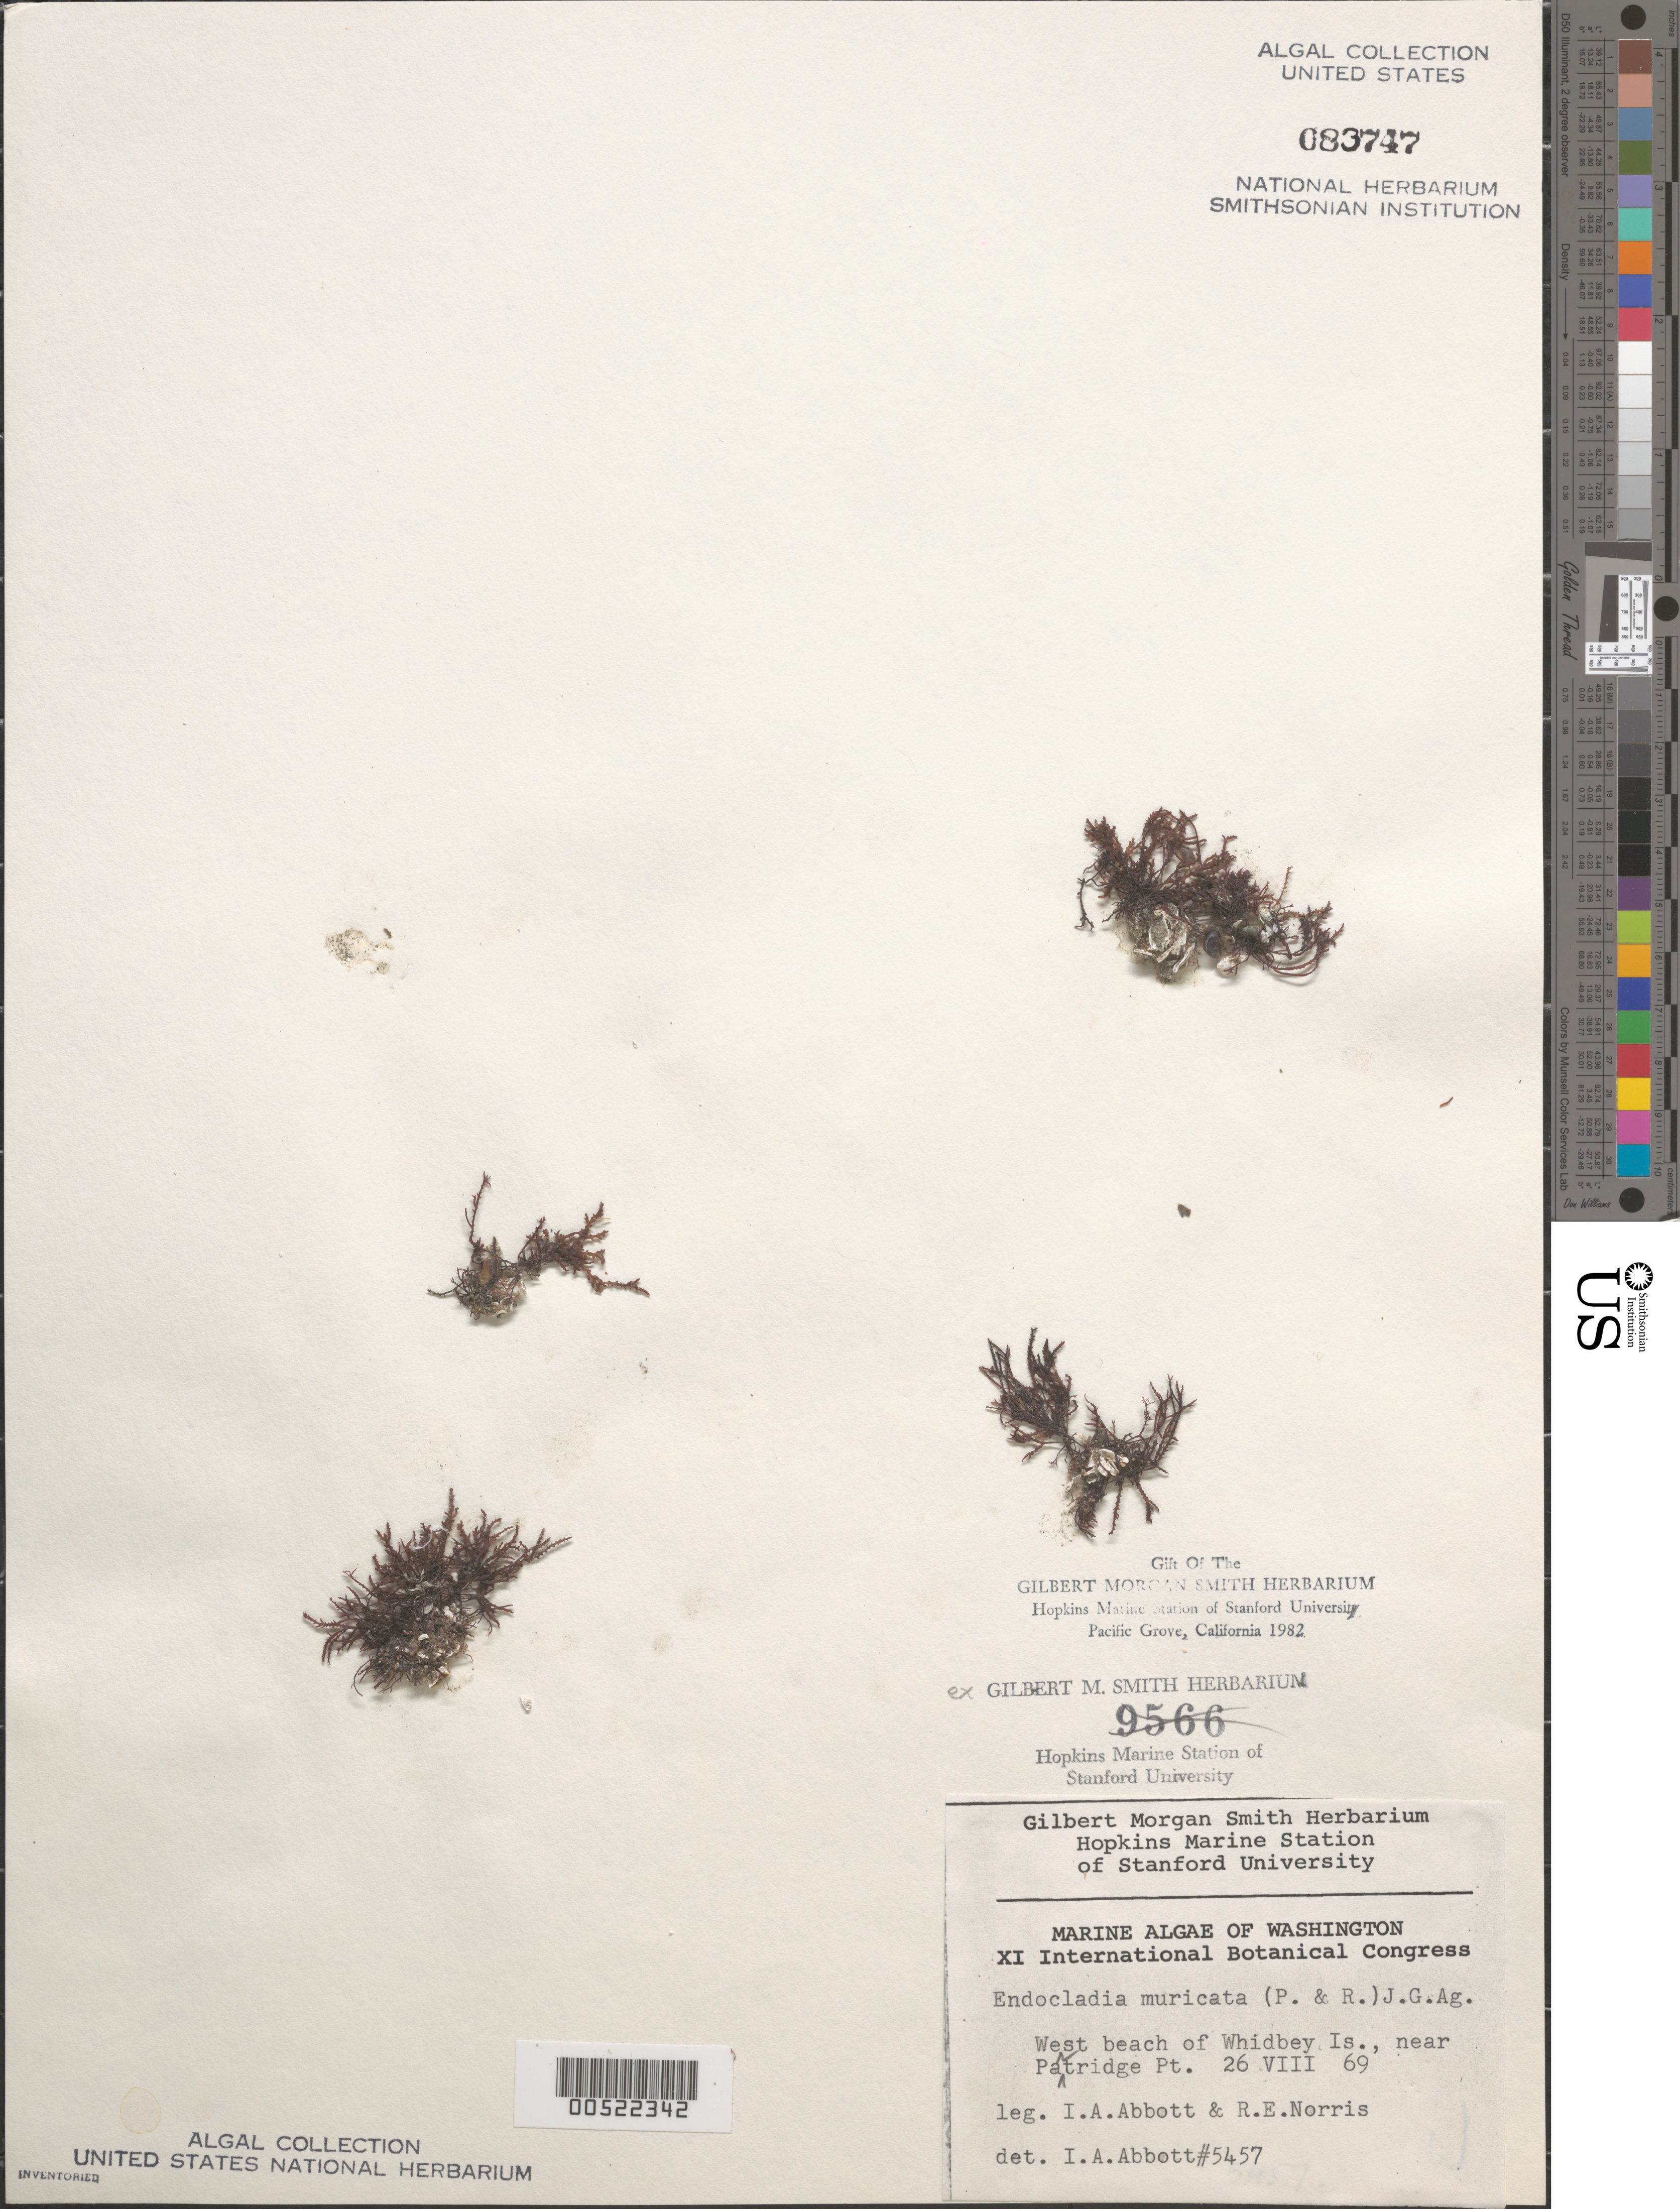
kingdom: Plantae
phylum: Rhodophyta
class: Florideophyceae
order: Gigartinales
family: Endocladiaceae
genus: Endocladia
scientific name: Endocladia muricata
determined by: Abbott, Isabella A.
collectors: I. A. Abbott & R. E. Norris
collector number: IAA 5457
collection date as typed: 26 Aug 1969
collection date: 1969-08-26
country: United States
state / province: Washington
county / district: Island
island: Whidbey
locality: West Beach near Partridge Point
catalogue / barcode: US 83747